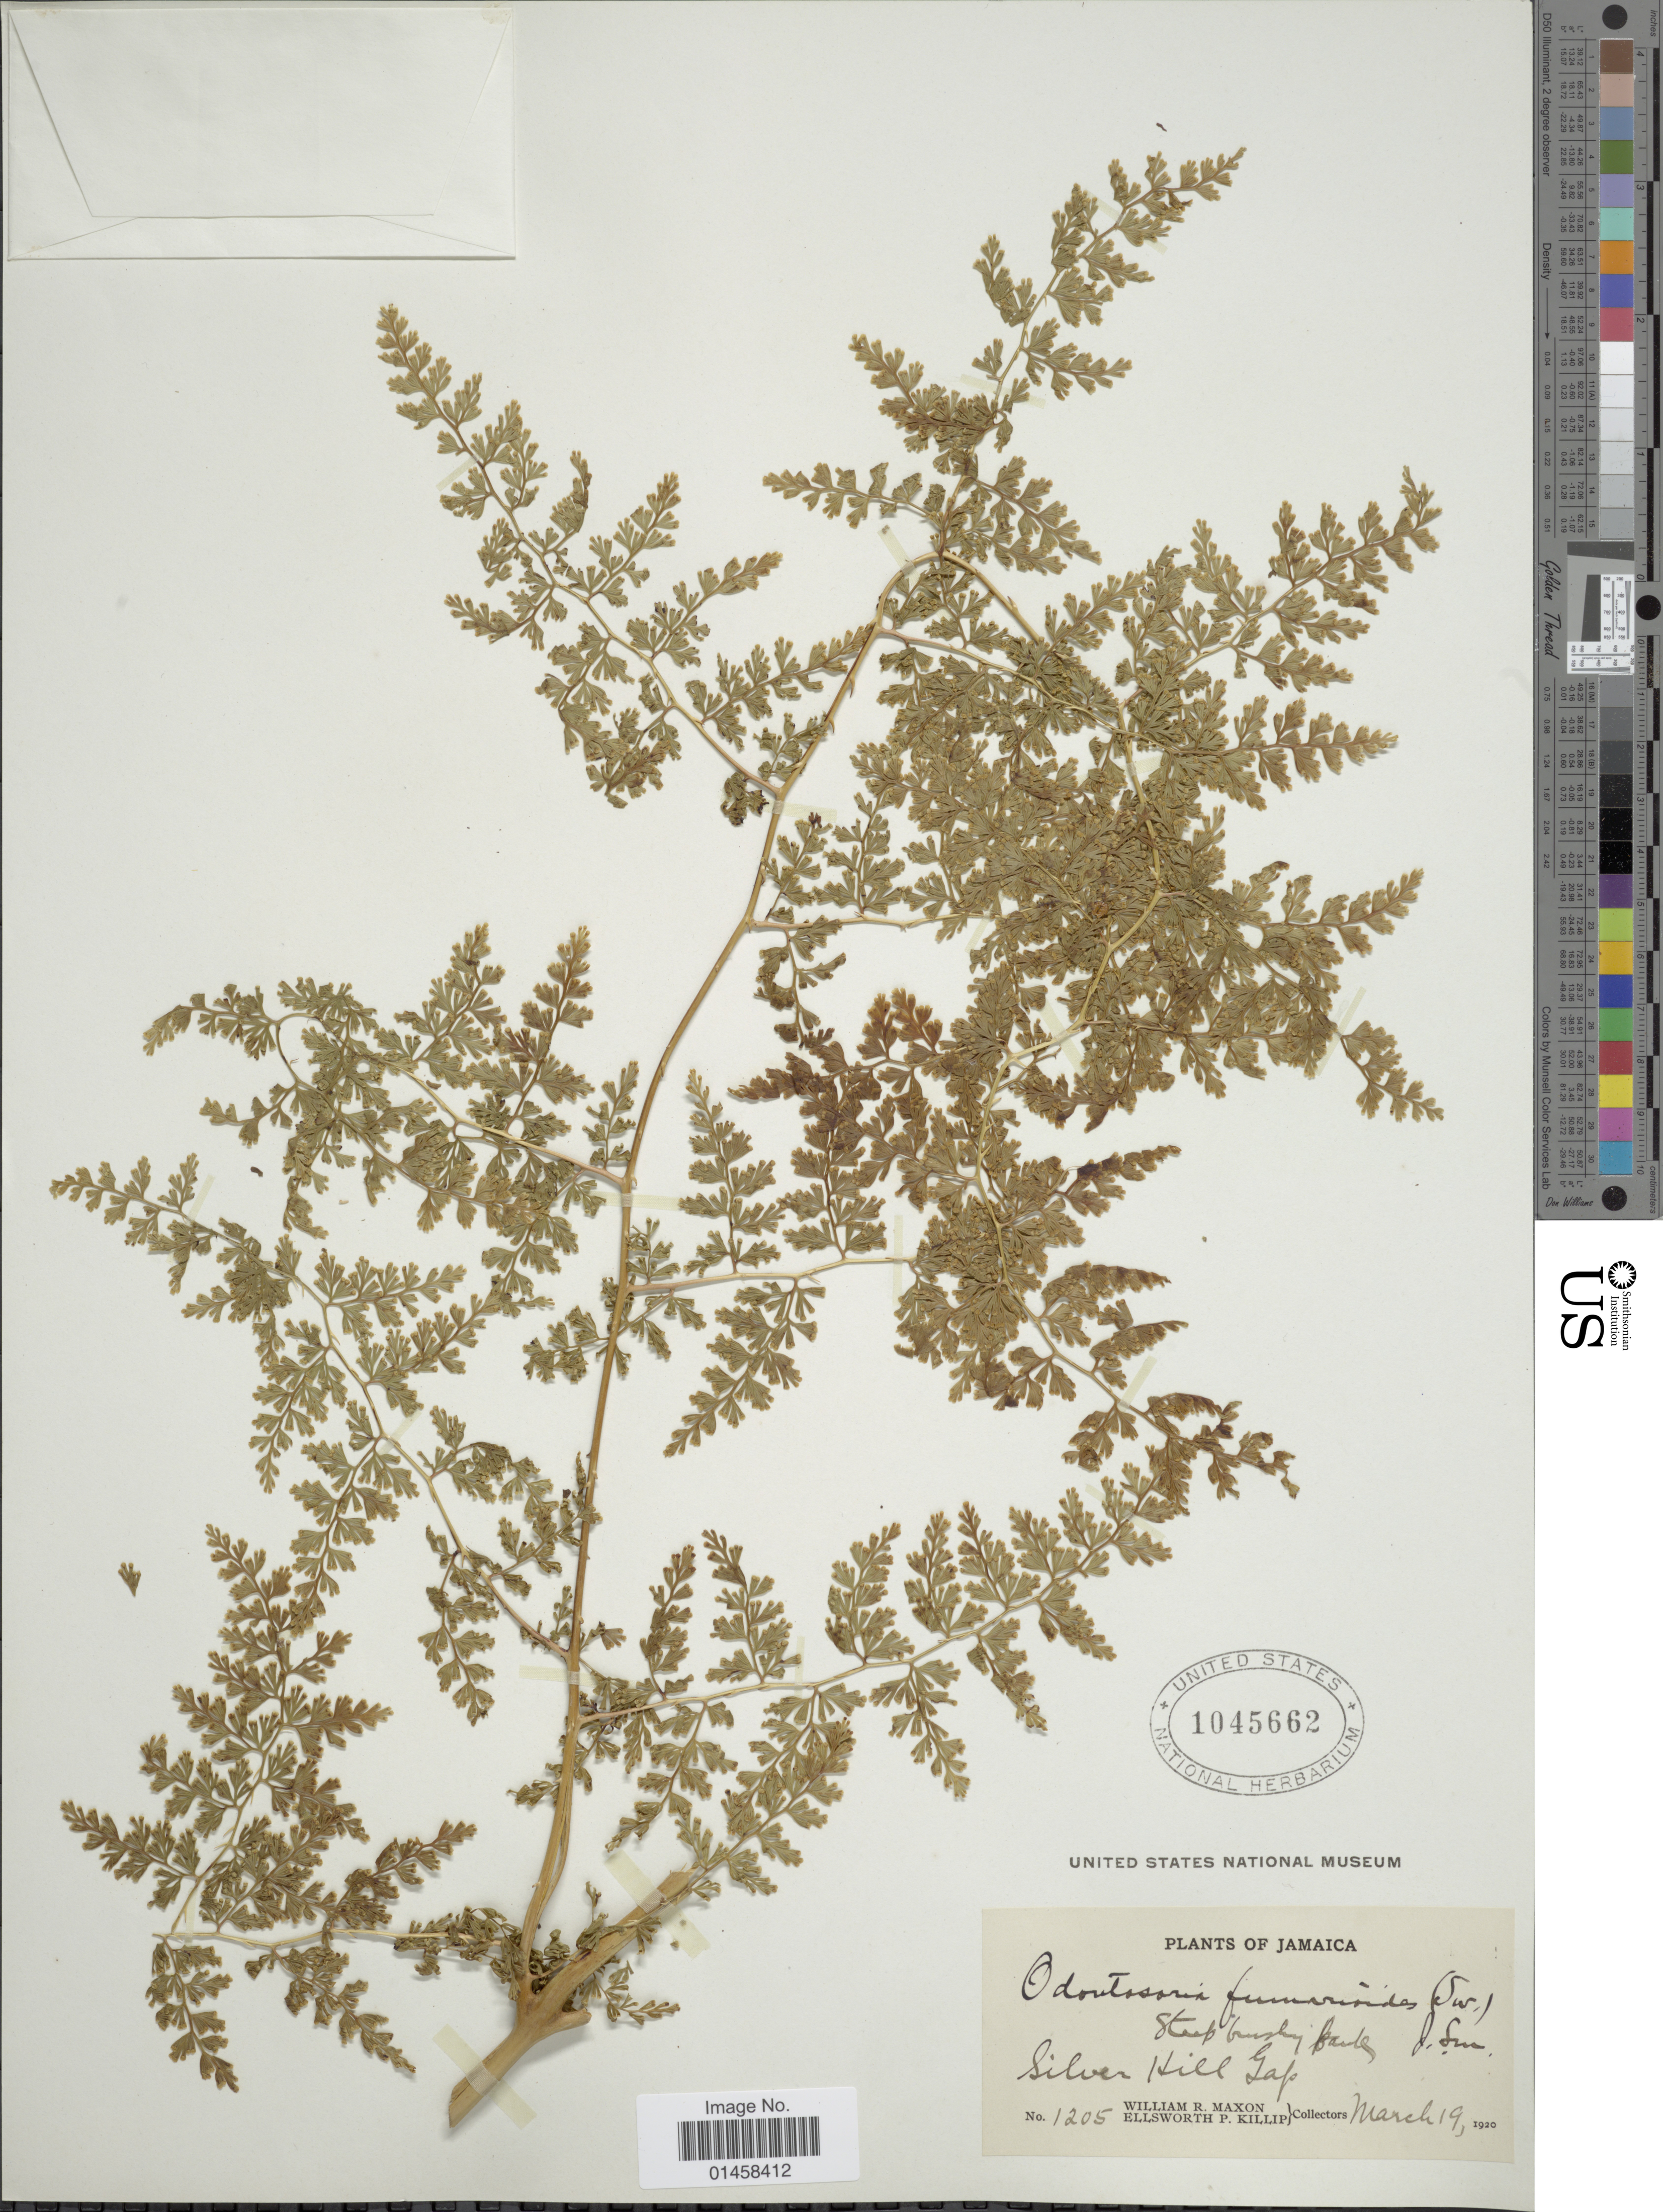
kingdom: Plantae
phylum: Tracheophyta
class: Polypodiopsida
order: Polypodiales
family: Lindsaeaceae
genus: Odontosoria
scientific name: Odontosoria fumarioides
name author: (Sw.) J. Sm.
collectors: W. R. Maxon & E. P. Killip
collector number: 1205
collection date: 1920-03-19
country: Jamaica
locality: Silver Hills Gap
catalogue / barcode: US 1045662